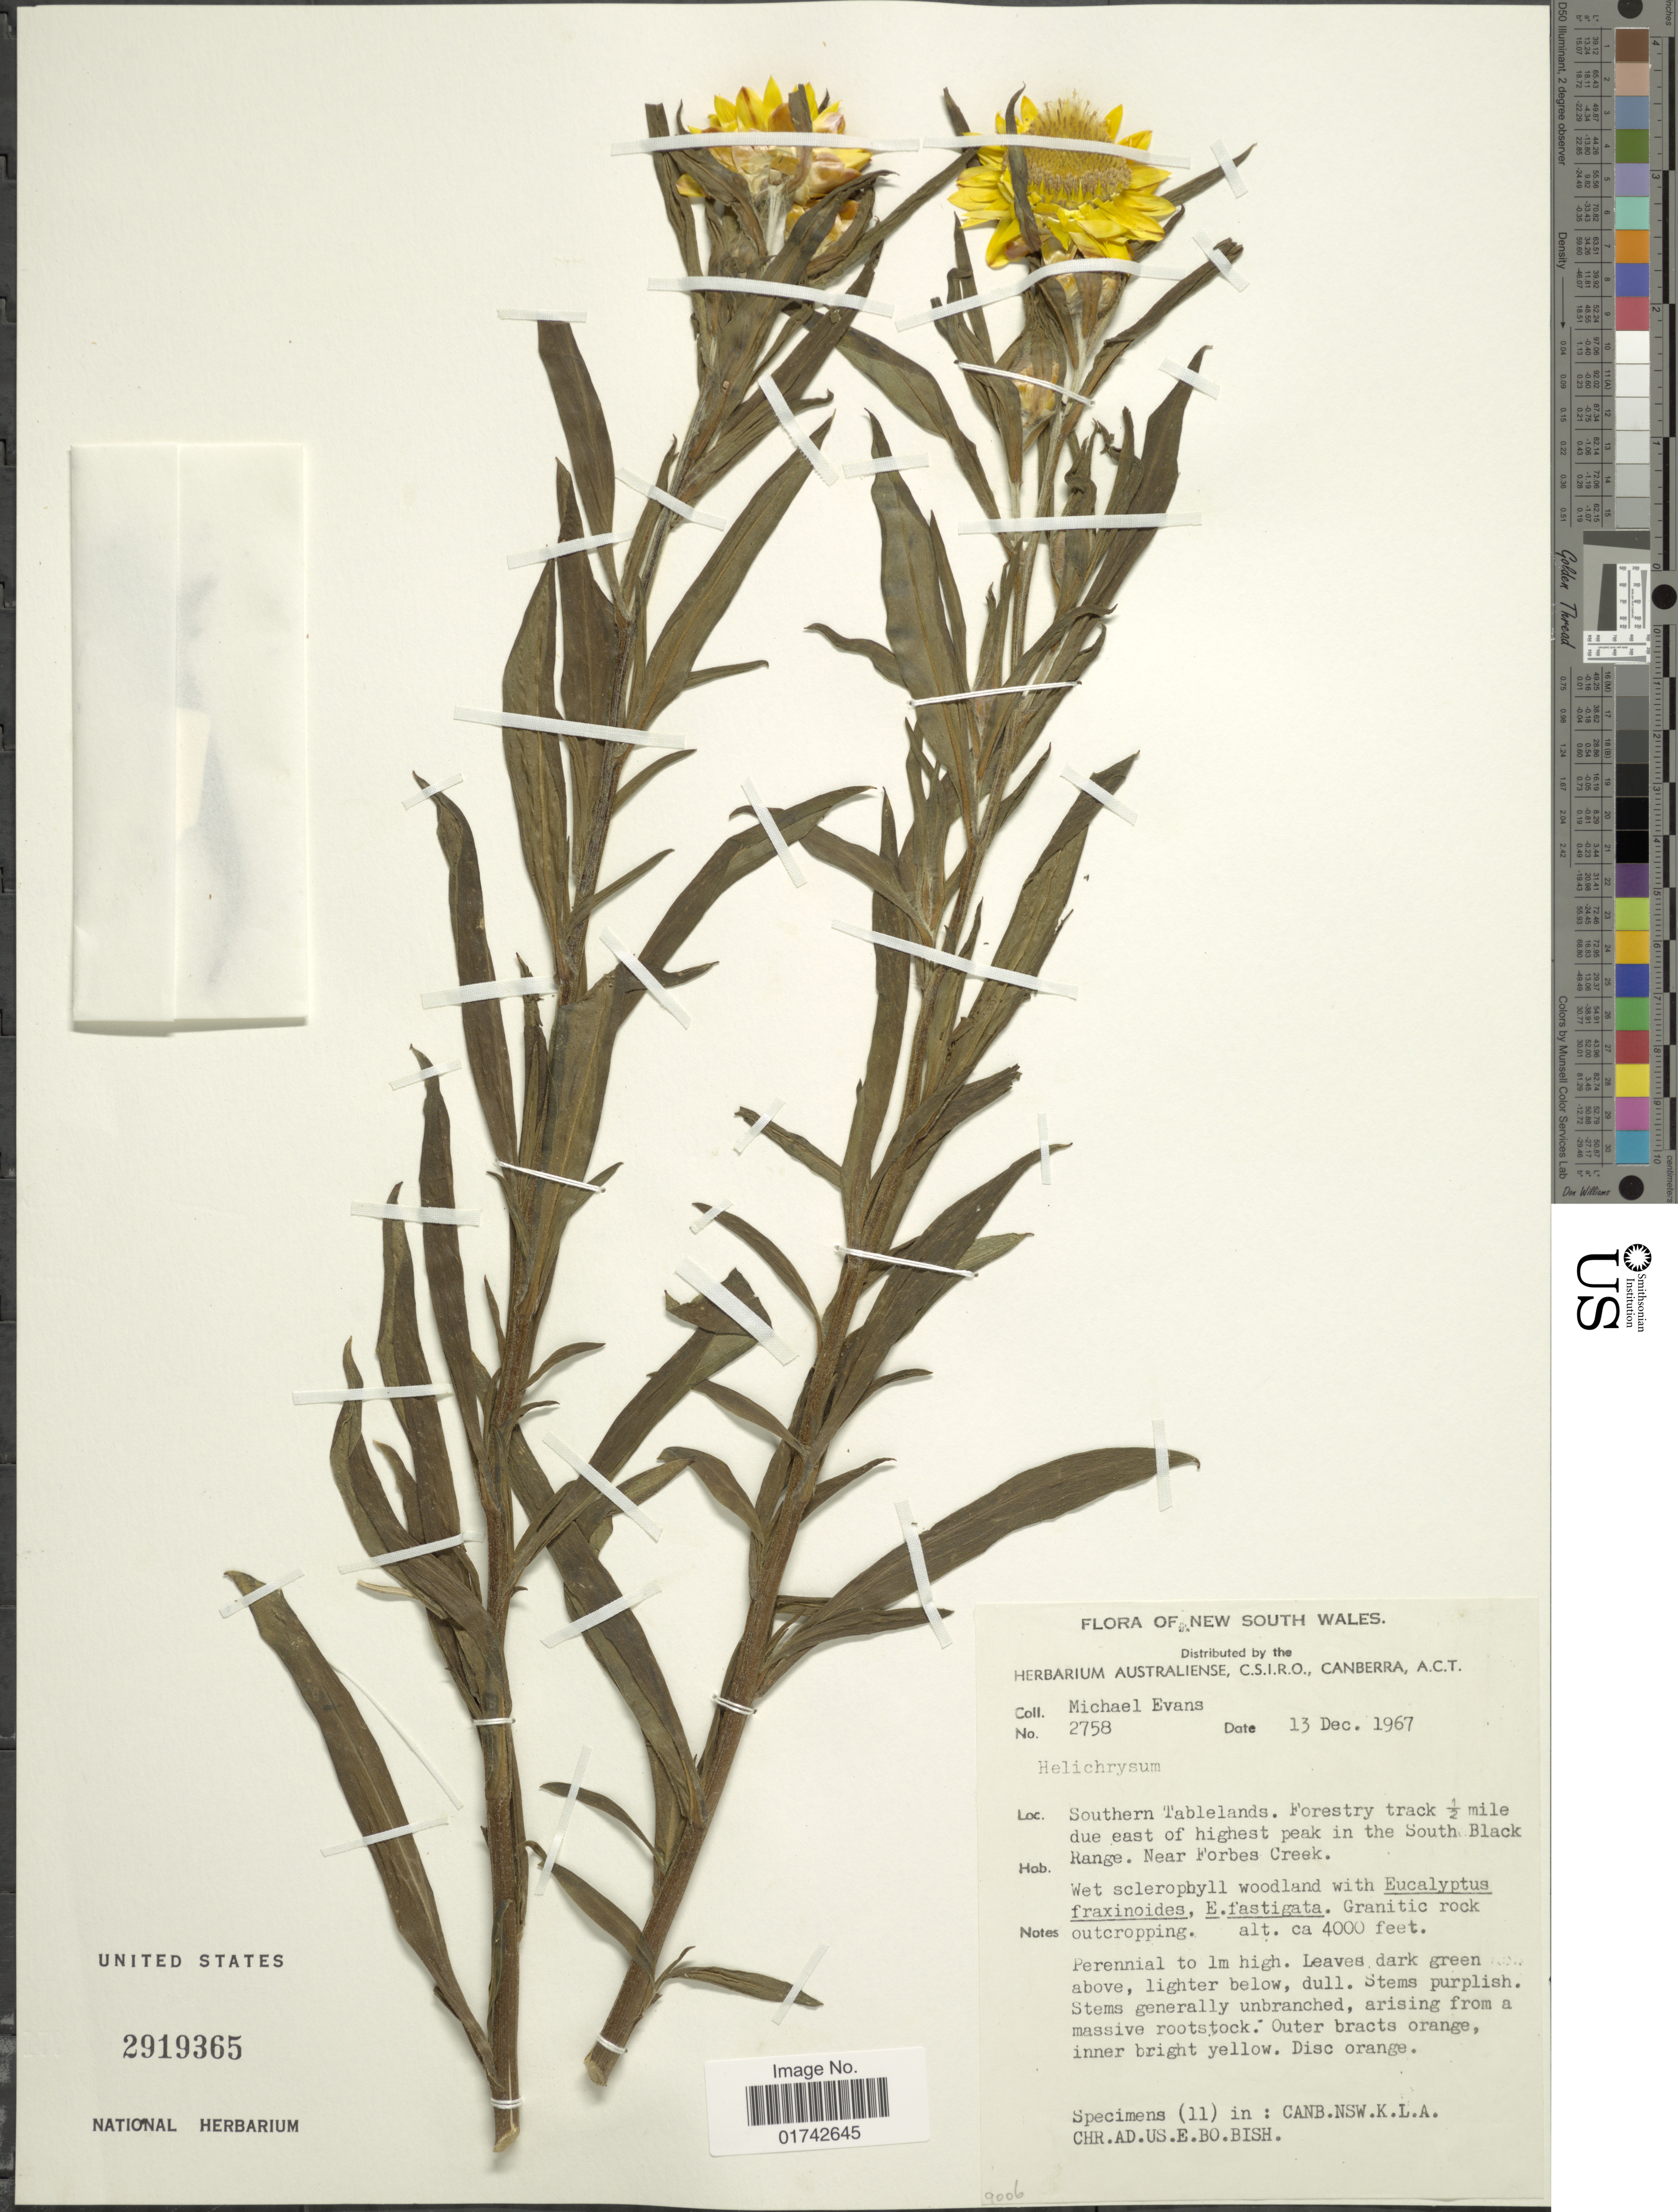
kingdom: Plantae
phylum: Tracheophyta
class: Magnoliopsida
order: Asterales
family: Asteraceae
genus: Helichrysum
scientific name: Helichrysum sp.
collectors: M. Evans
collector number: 2758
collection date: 1967-12-13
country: Australia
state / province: New South Wales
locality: Southern Tablehands. Forestry track 1/2 mile due east of highest peak in the South Black Range. Near Forbes Creek.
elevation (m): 1219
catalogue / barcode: US 2919365